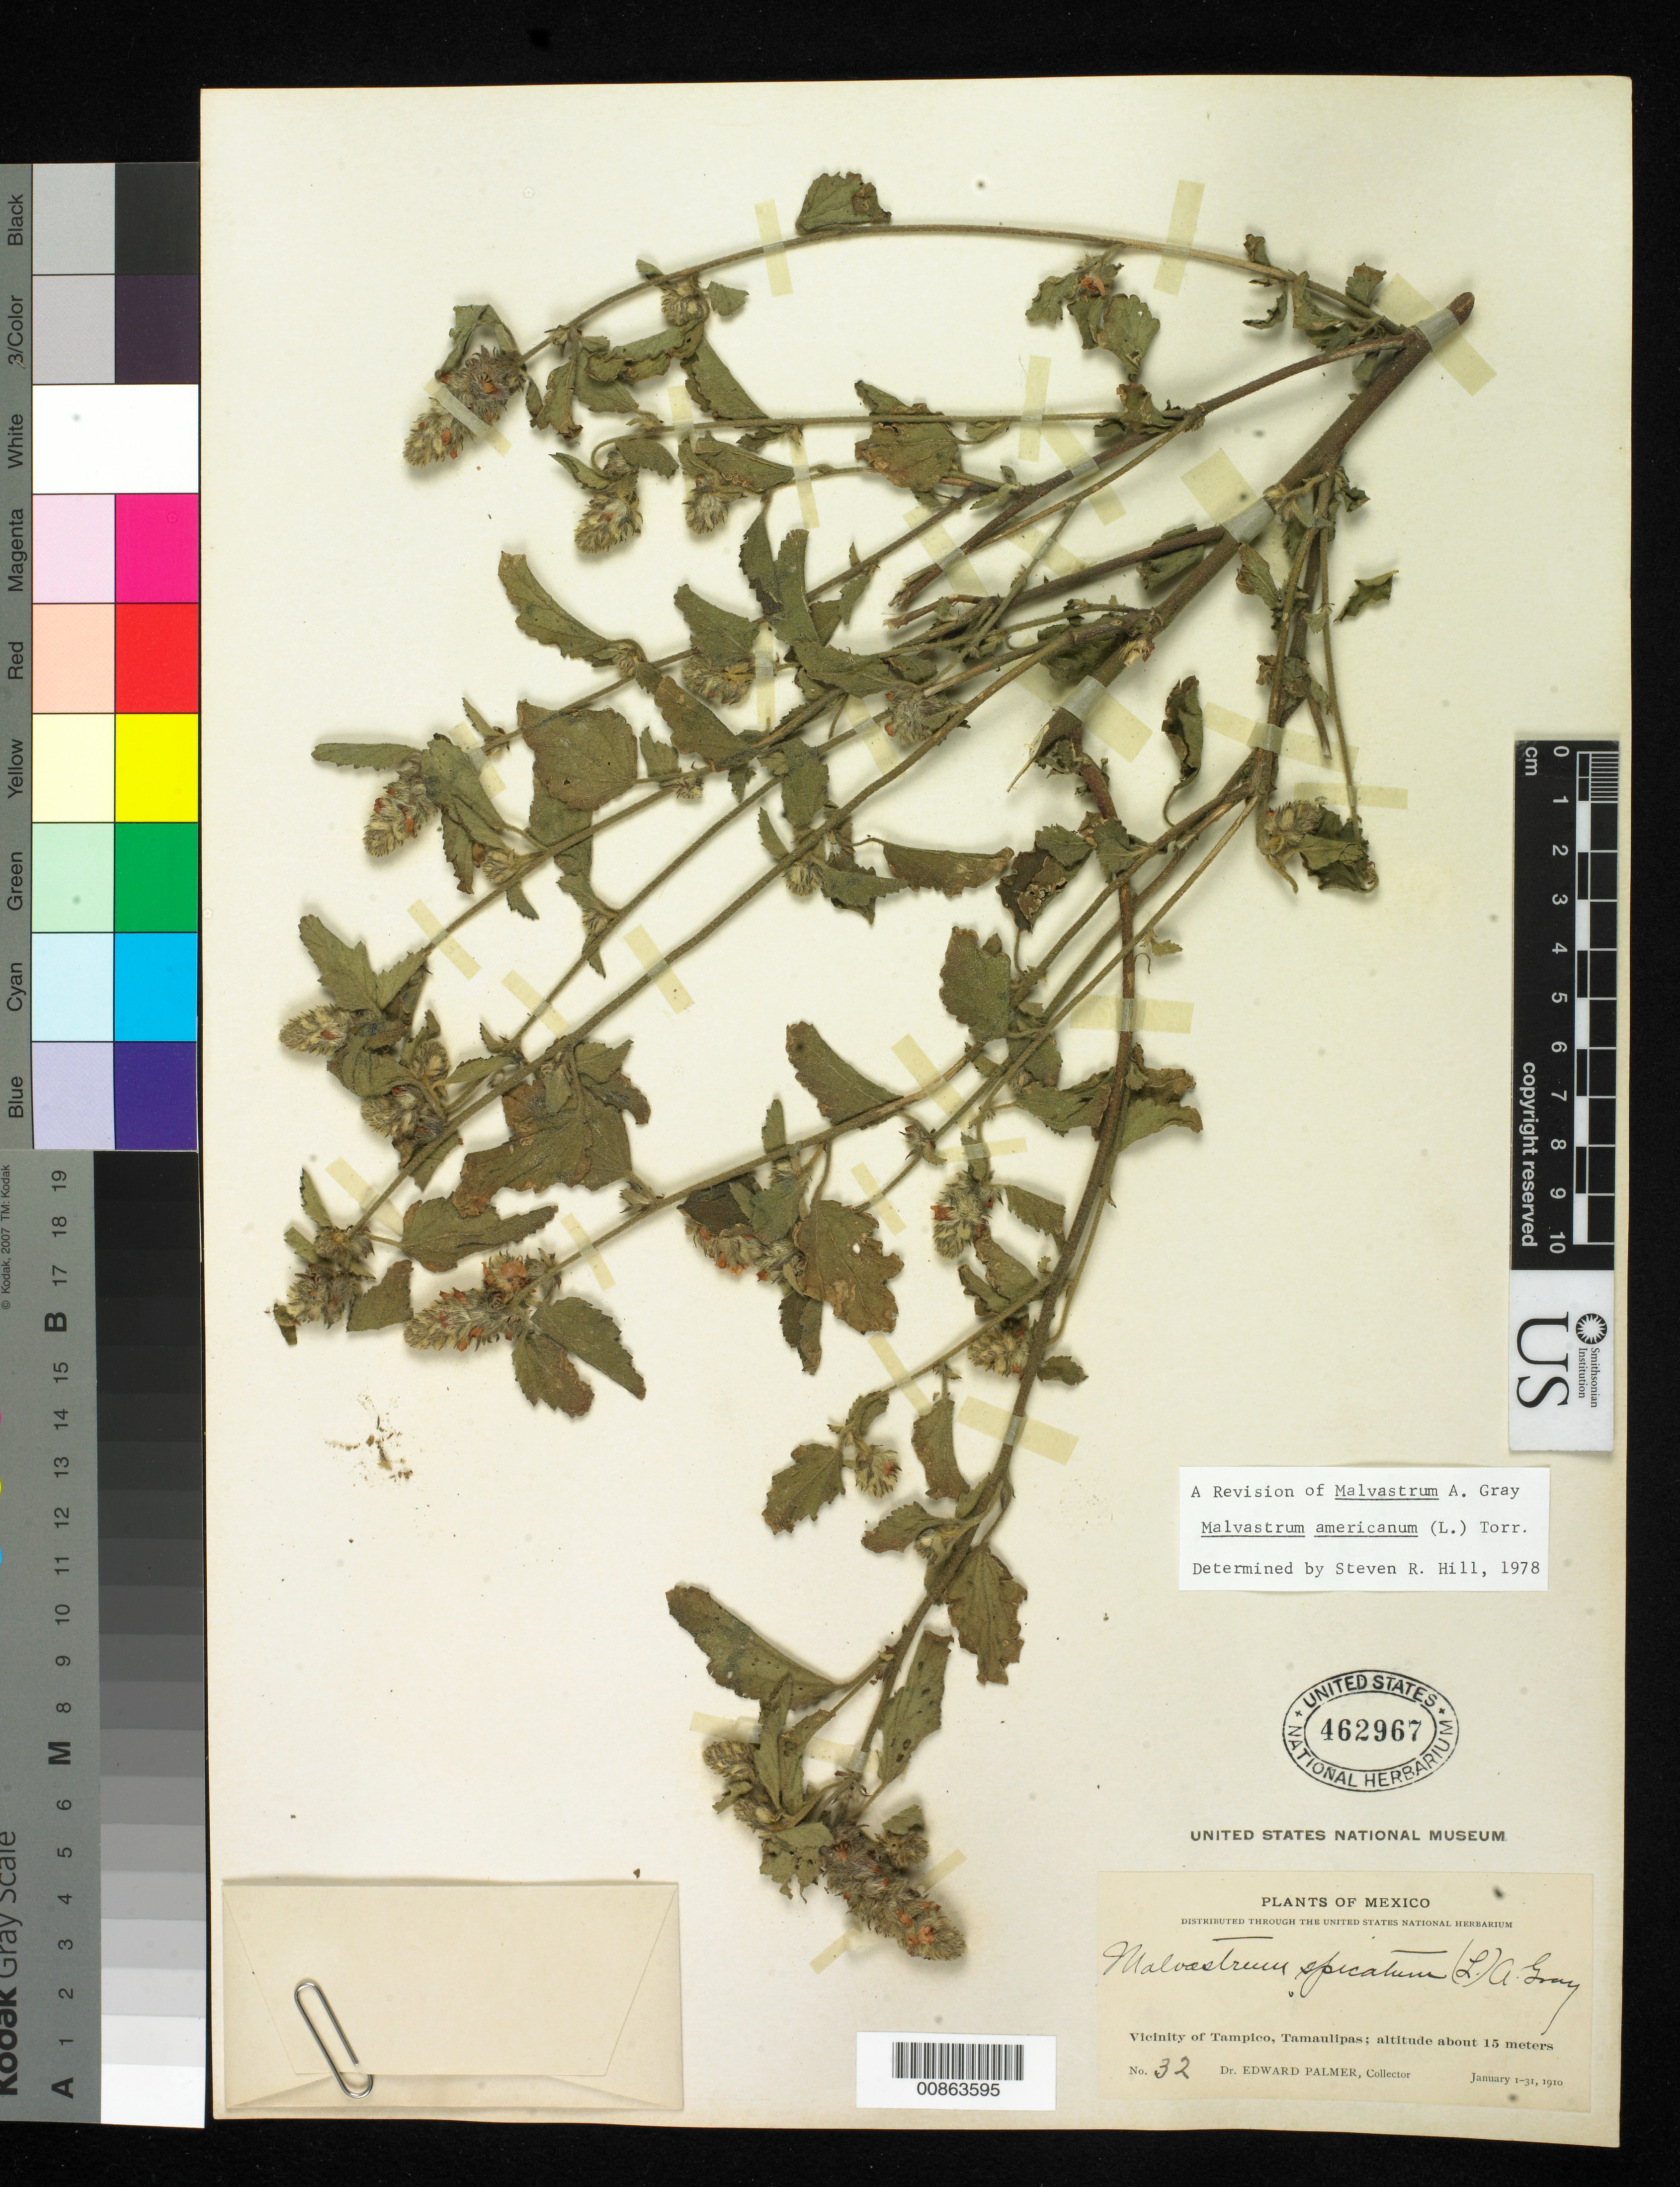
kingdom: Plantae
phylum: Tracheophyta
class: Magnoliopsida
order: Malvales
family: Malvaceae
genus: Malvastrum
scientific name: Malvastrum americanum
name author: (L.) Torr.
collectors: E. Palmer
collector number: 32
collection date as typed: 01 Jan 1910 to 31 Jan 1910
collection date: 1910-01-01/1910-01-31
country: Mexico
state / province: Tamaulipas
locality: Vicinity of Tampico, Tamaulipas.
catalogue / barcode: US 462967